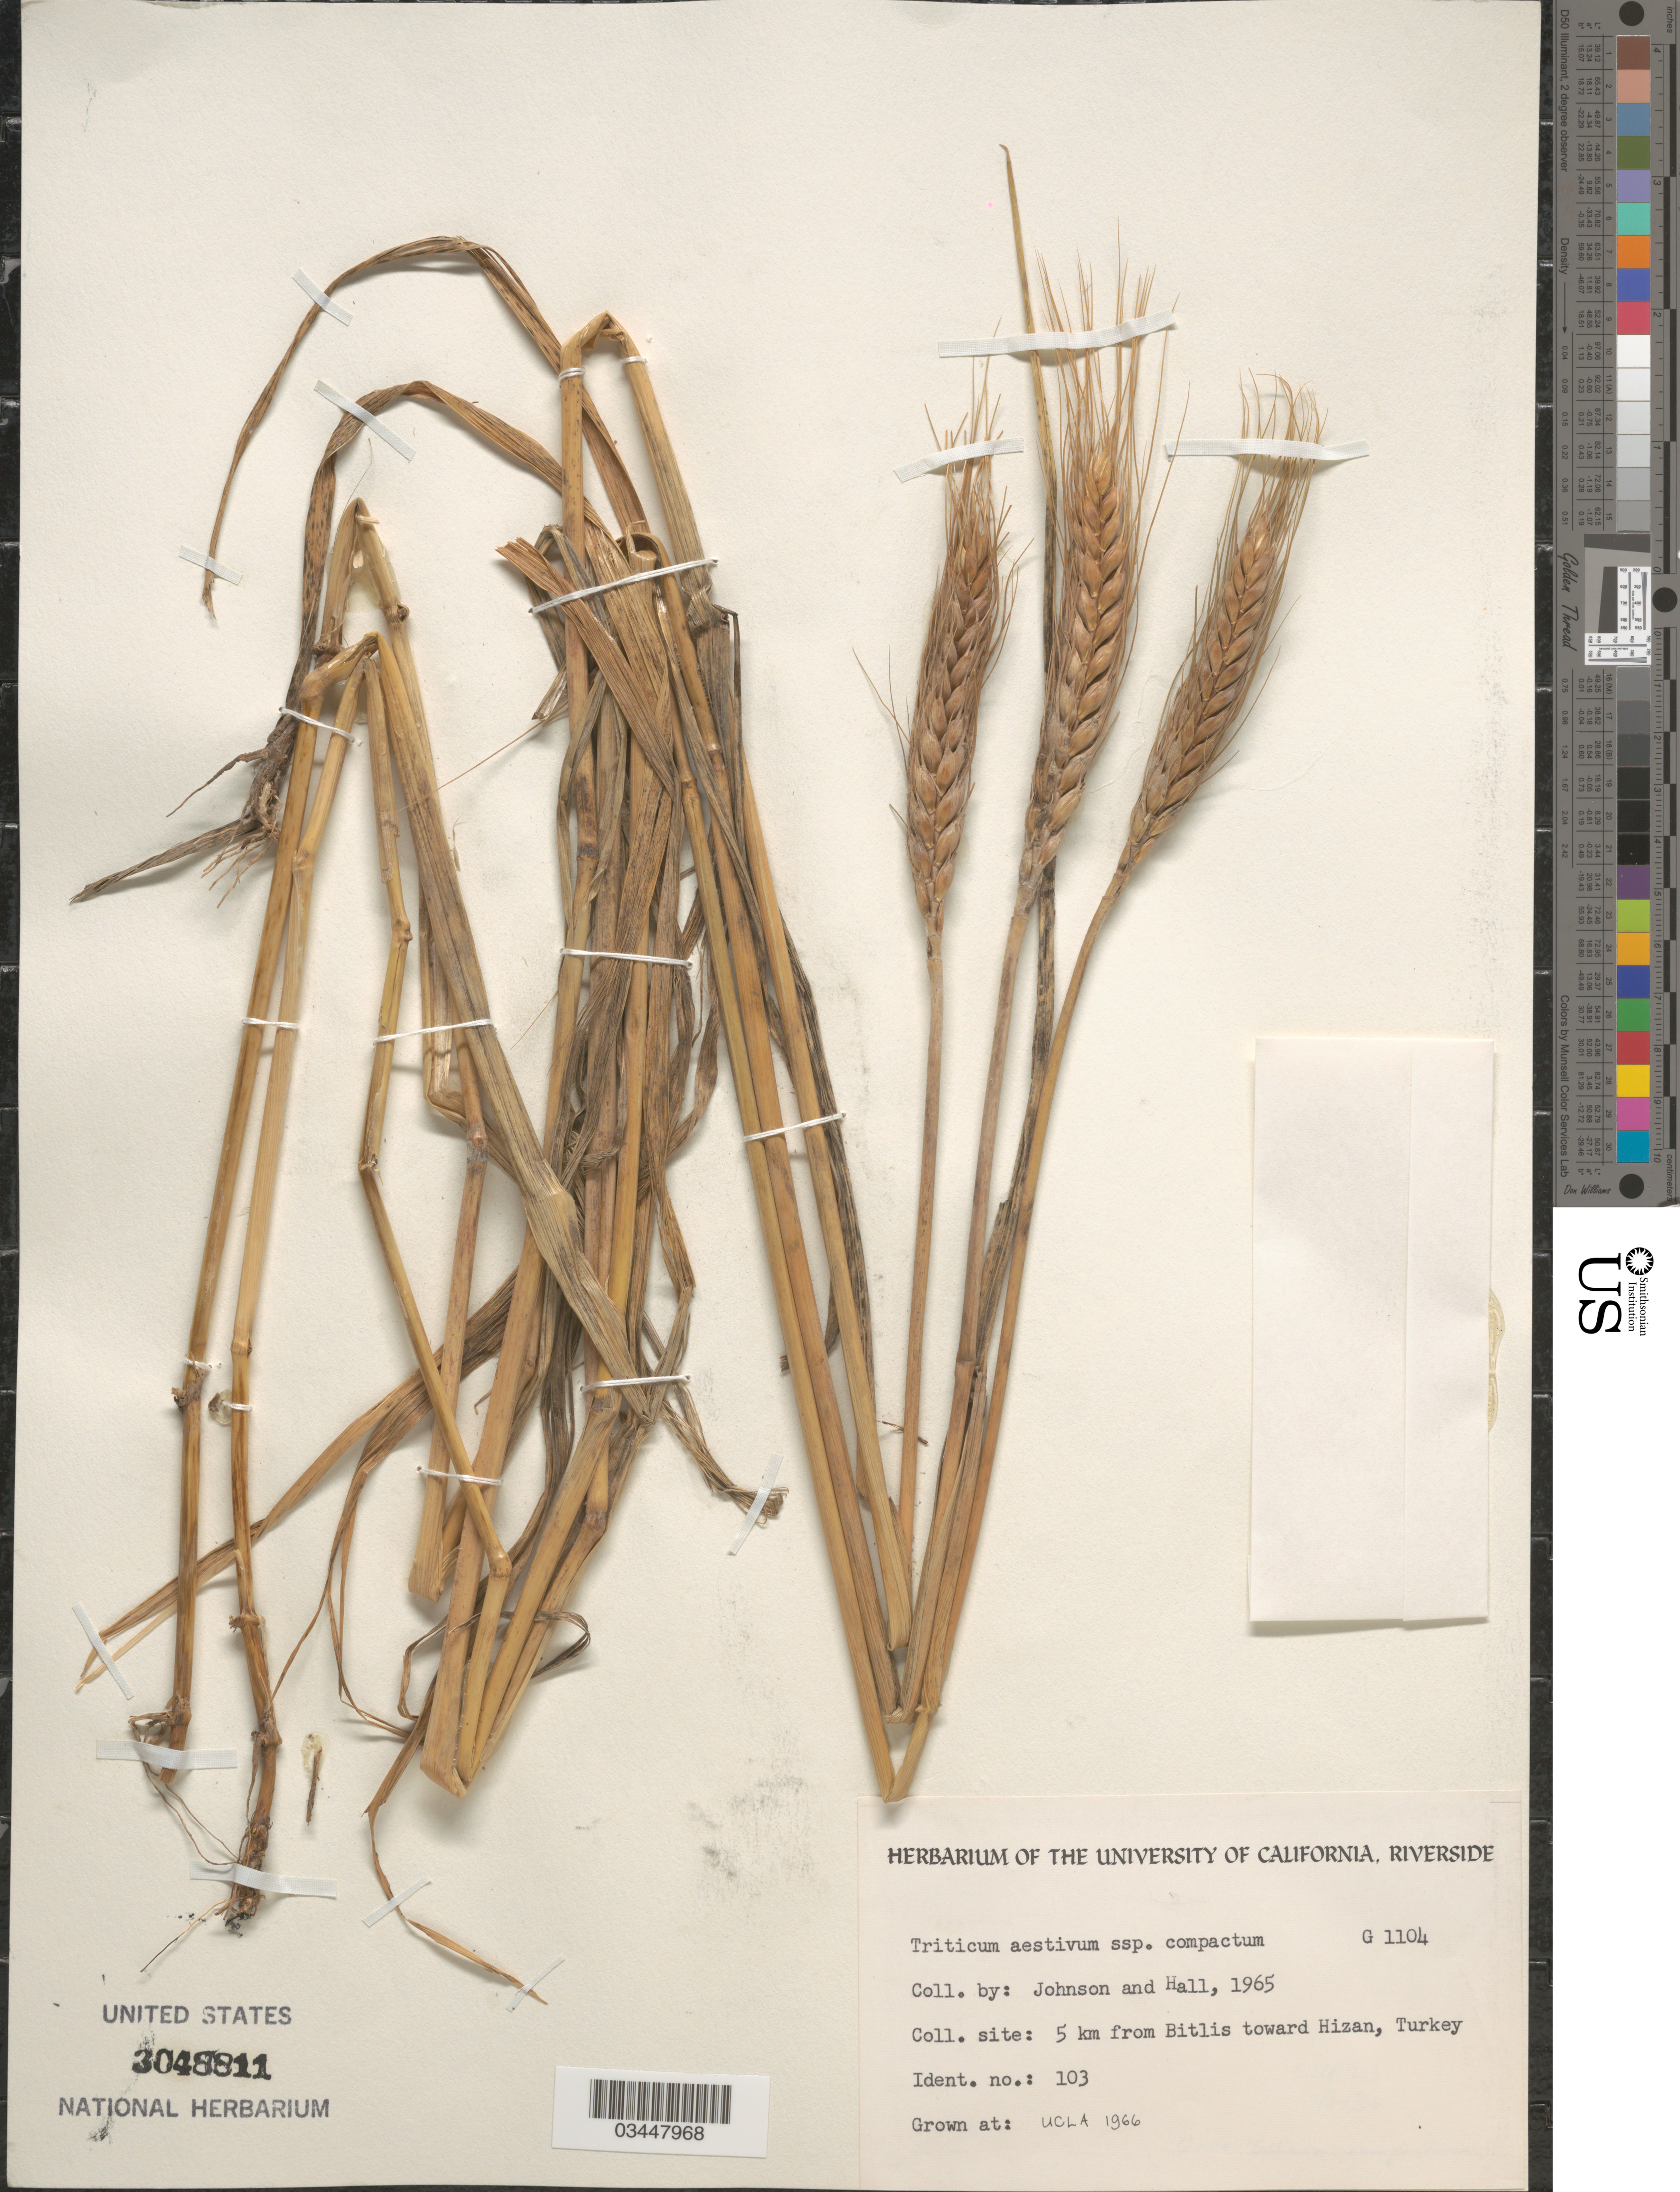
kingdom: Plantae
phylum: Tracheophyta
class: Liliopsida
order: Poales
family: Poaceae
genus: Triticum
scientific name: Triticum aestivum subsp. compactum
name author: (Host) Mackey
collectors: ex herb. Univ. of California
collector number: G1104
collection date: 1966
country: United States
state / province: California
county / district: Los Angeles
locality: UCLA.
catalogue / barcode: US 3048811